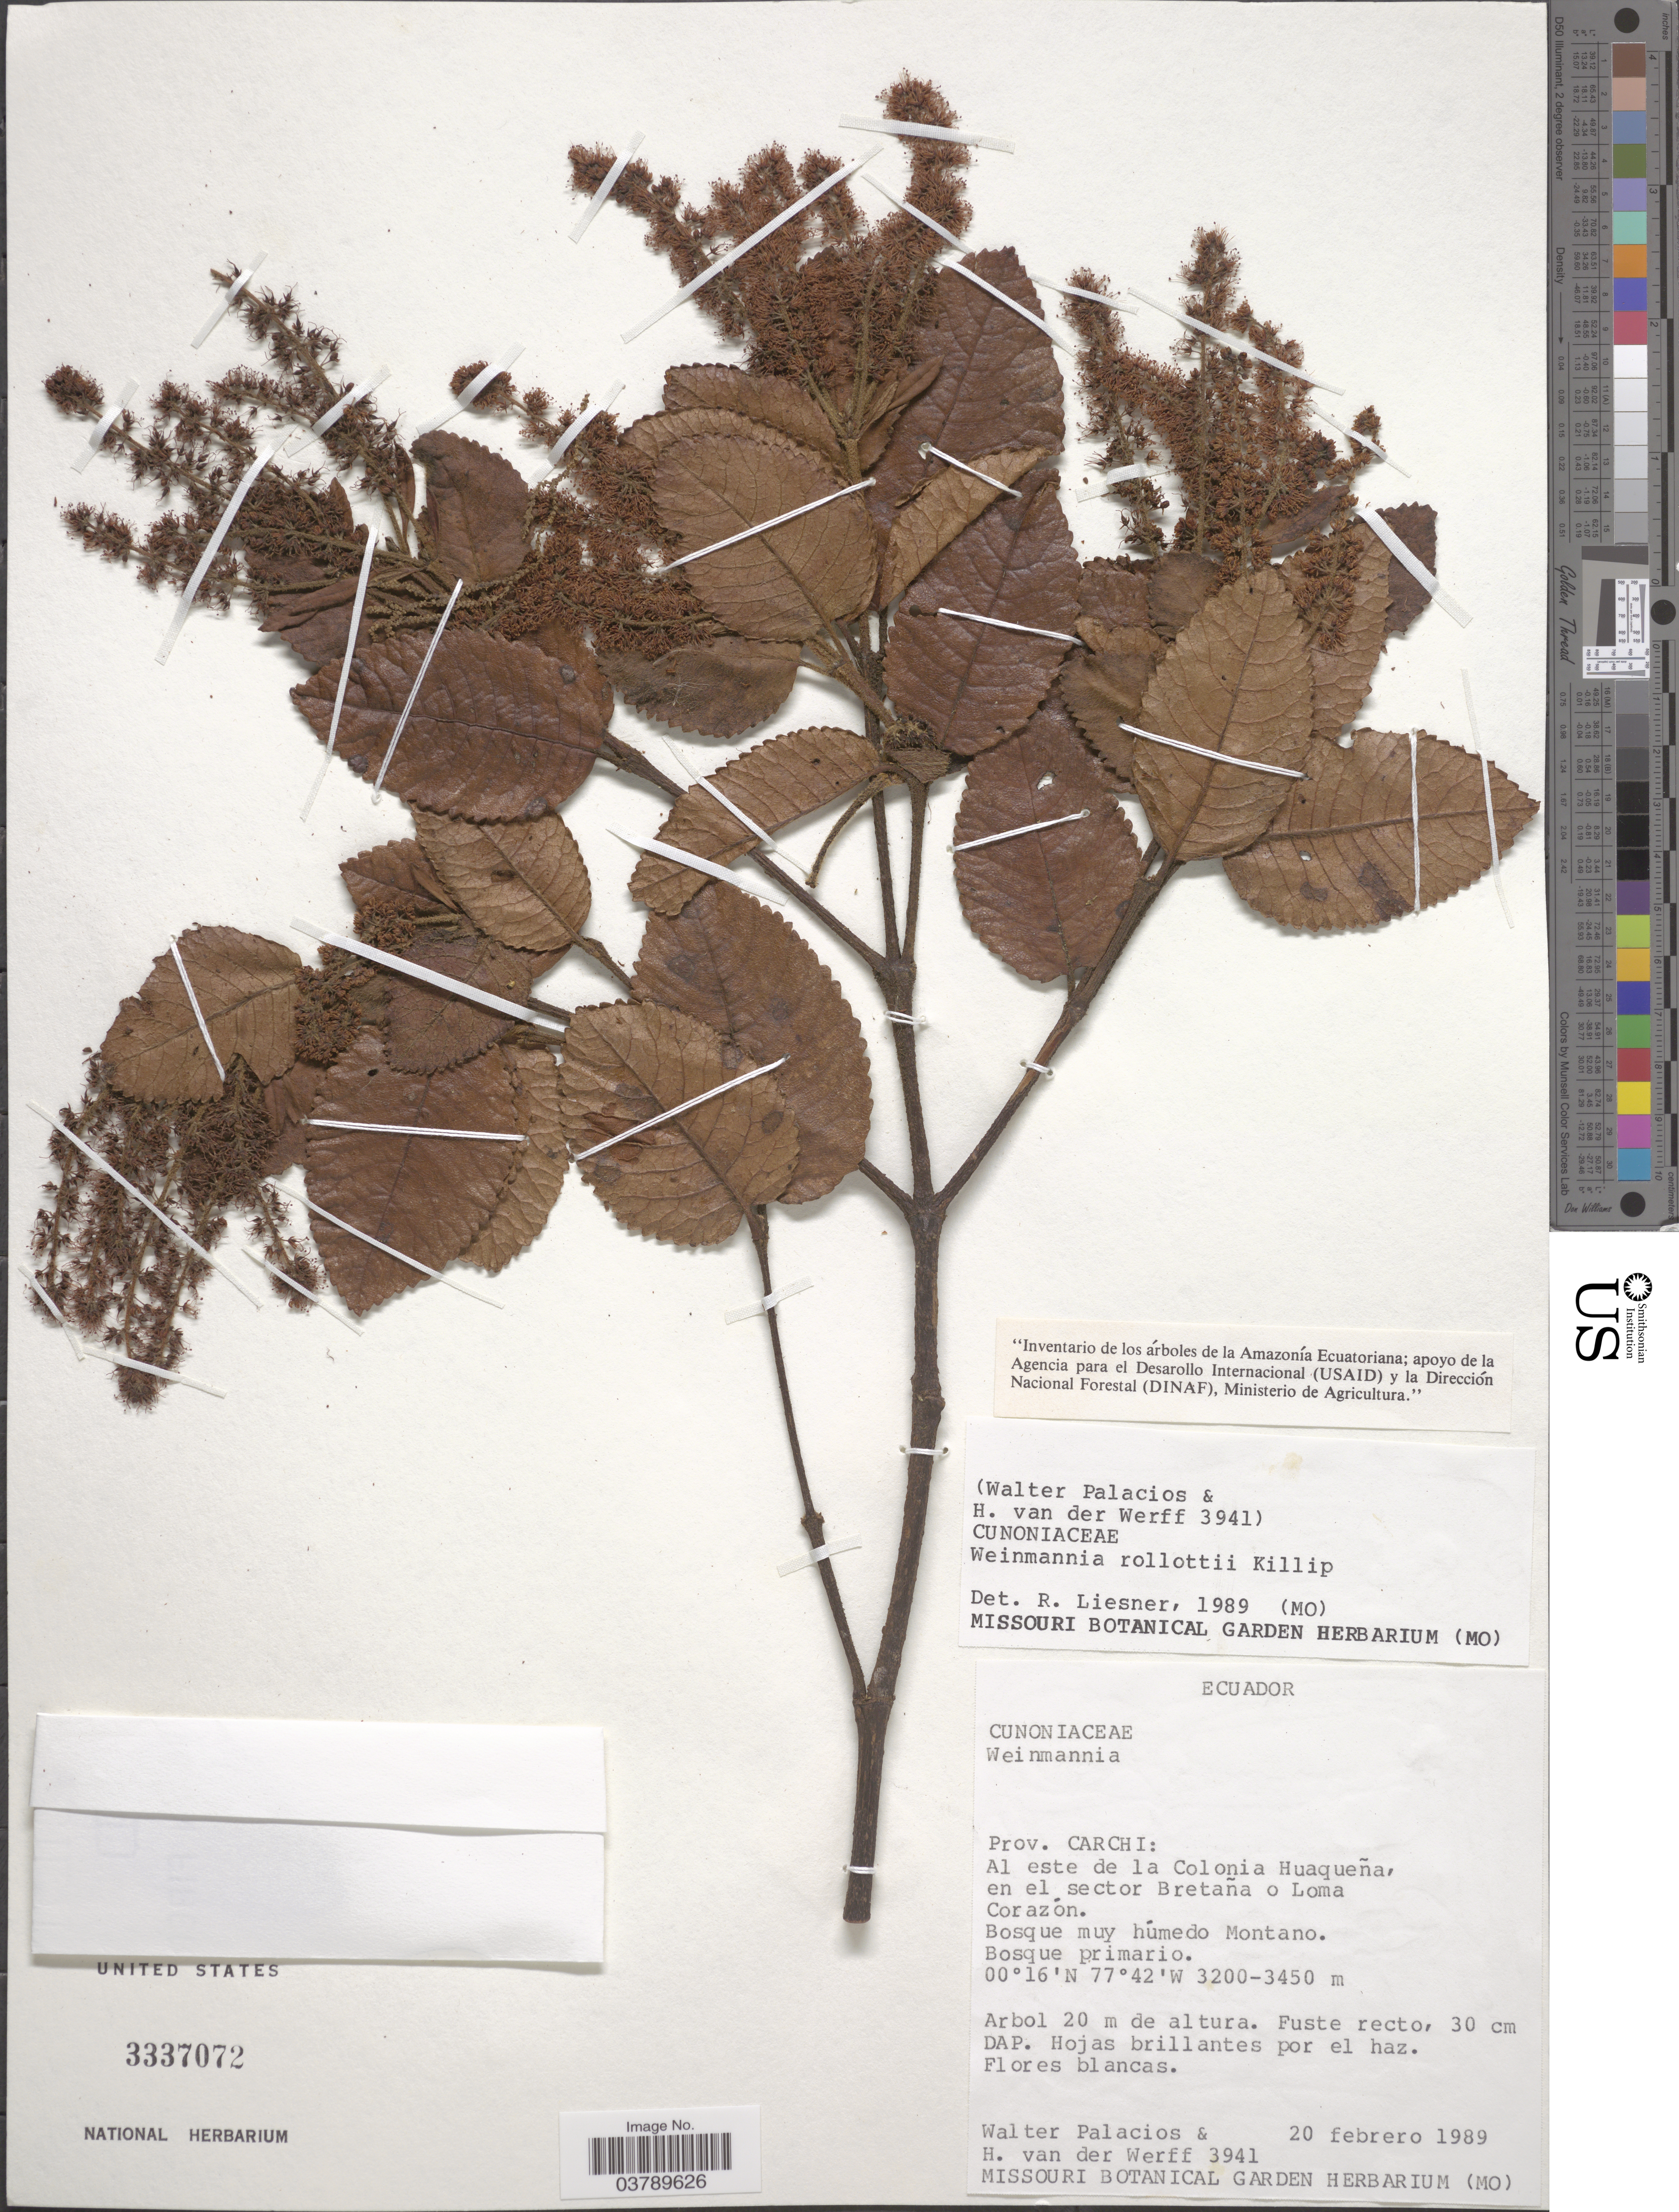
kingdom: Plantae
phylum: Tracheophyta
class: Magnoliopsida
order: Oxalidales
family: Cunoniaceae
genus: Weinmannia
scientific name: Weinmannia rollottii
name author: Killip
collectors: W. Palacios & H. van der Werff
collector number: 3941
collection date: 1989-02-20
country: Ecuador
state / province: Carchi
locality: Al este de la Colonia Huaqueña, en el sector Bretaña o Loma Corazón.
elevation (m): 3200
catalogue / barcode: US 3337072